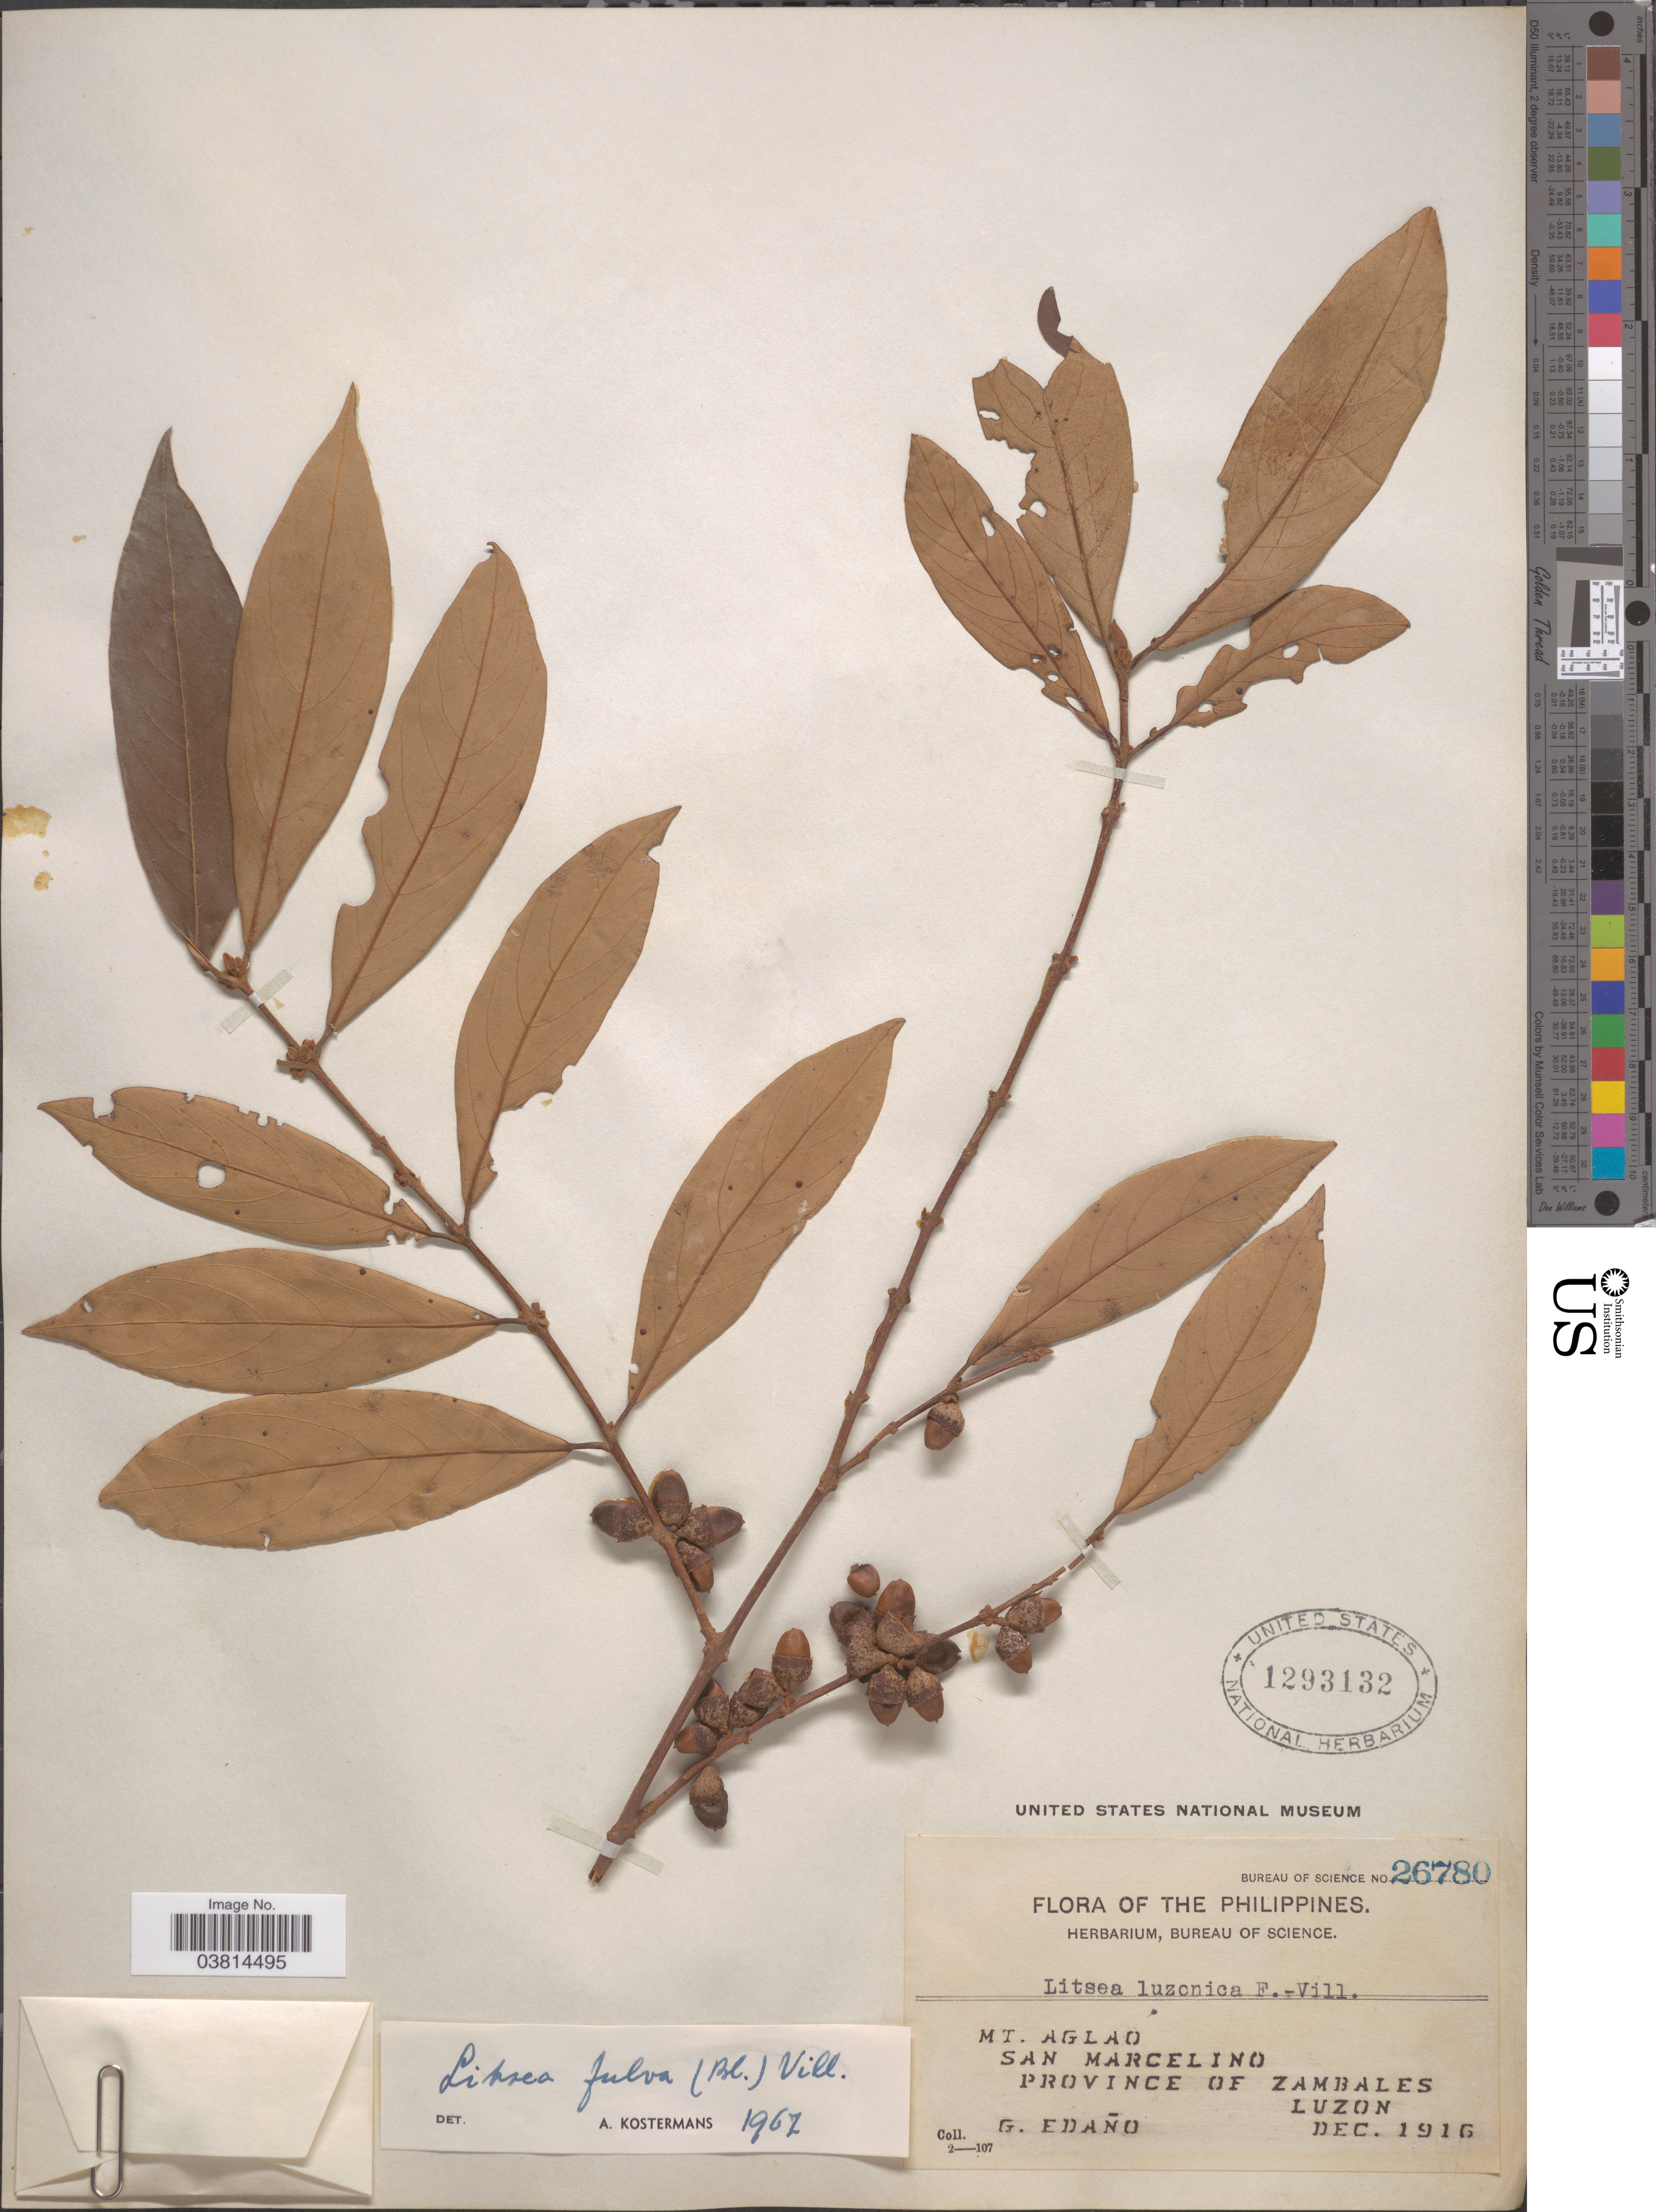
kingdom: Plantae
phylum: Tracheophyta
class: Magnoliopsida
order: Laurales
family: Lauraceae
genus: Litsea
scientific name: Litsea fulva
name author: (Blume) Fern.-Vill.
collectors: G. Edaño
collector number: Bureau of Science 26780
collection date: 1916-12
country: Philippines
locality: Mt. Aglao. San Marcelino. Province of Zambales. Luzon.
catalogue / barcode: US 1293132